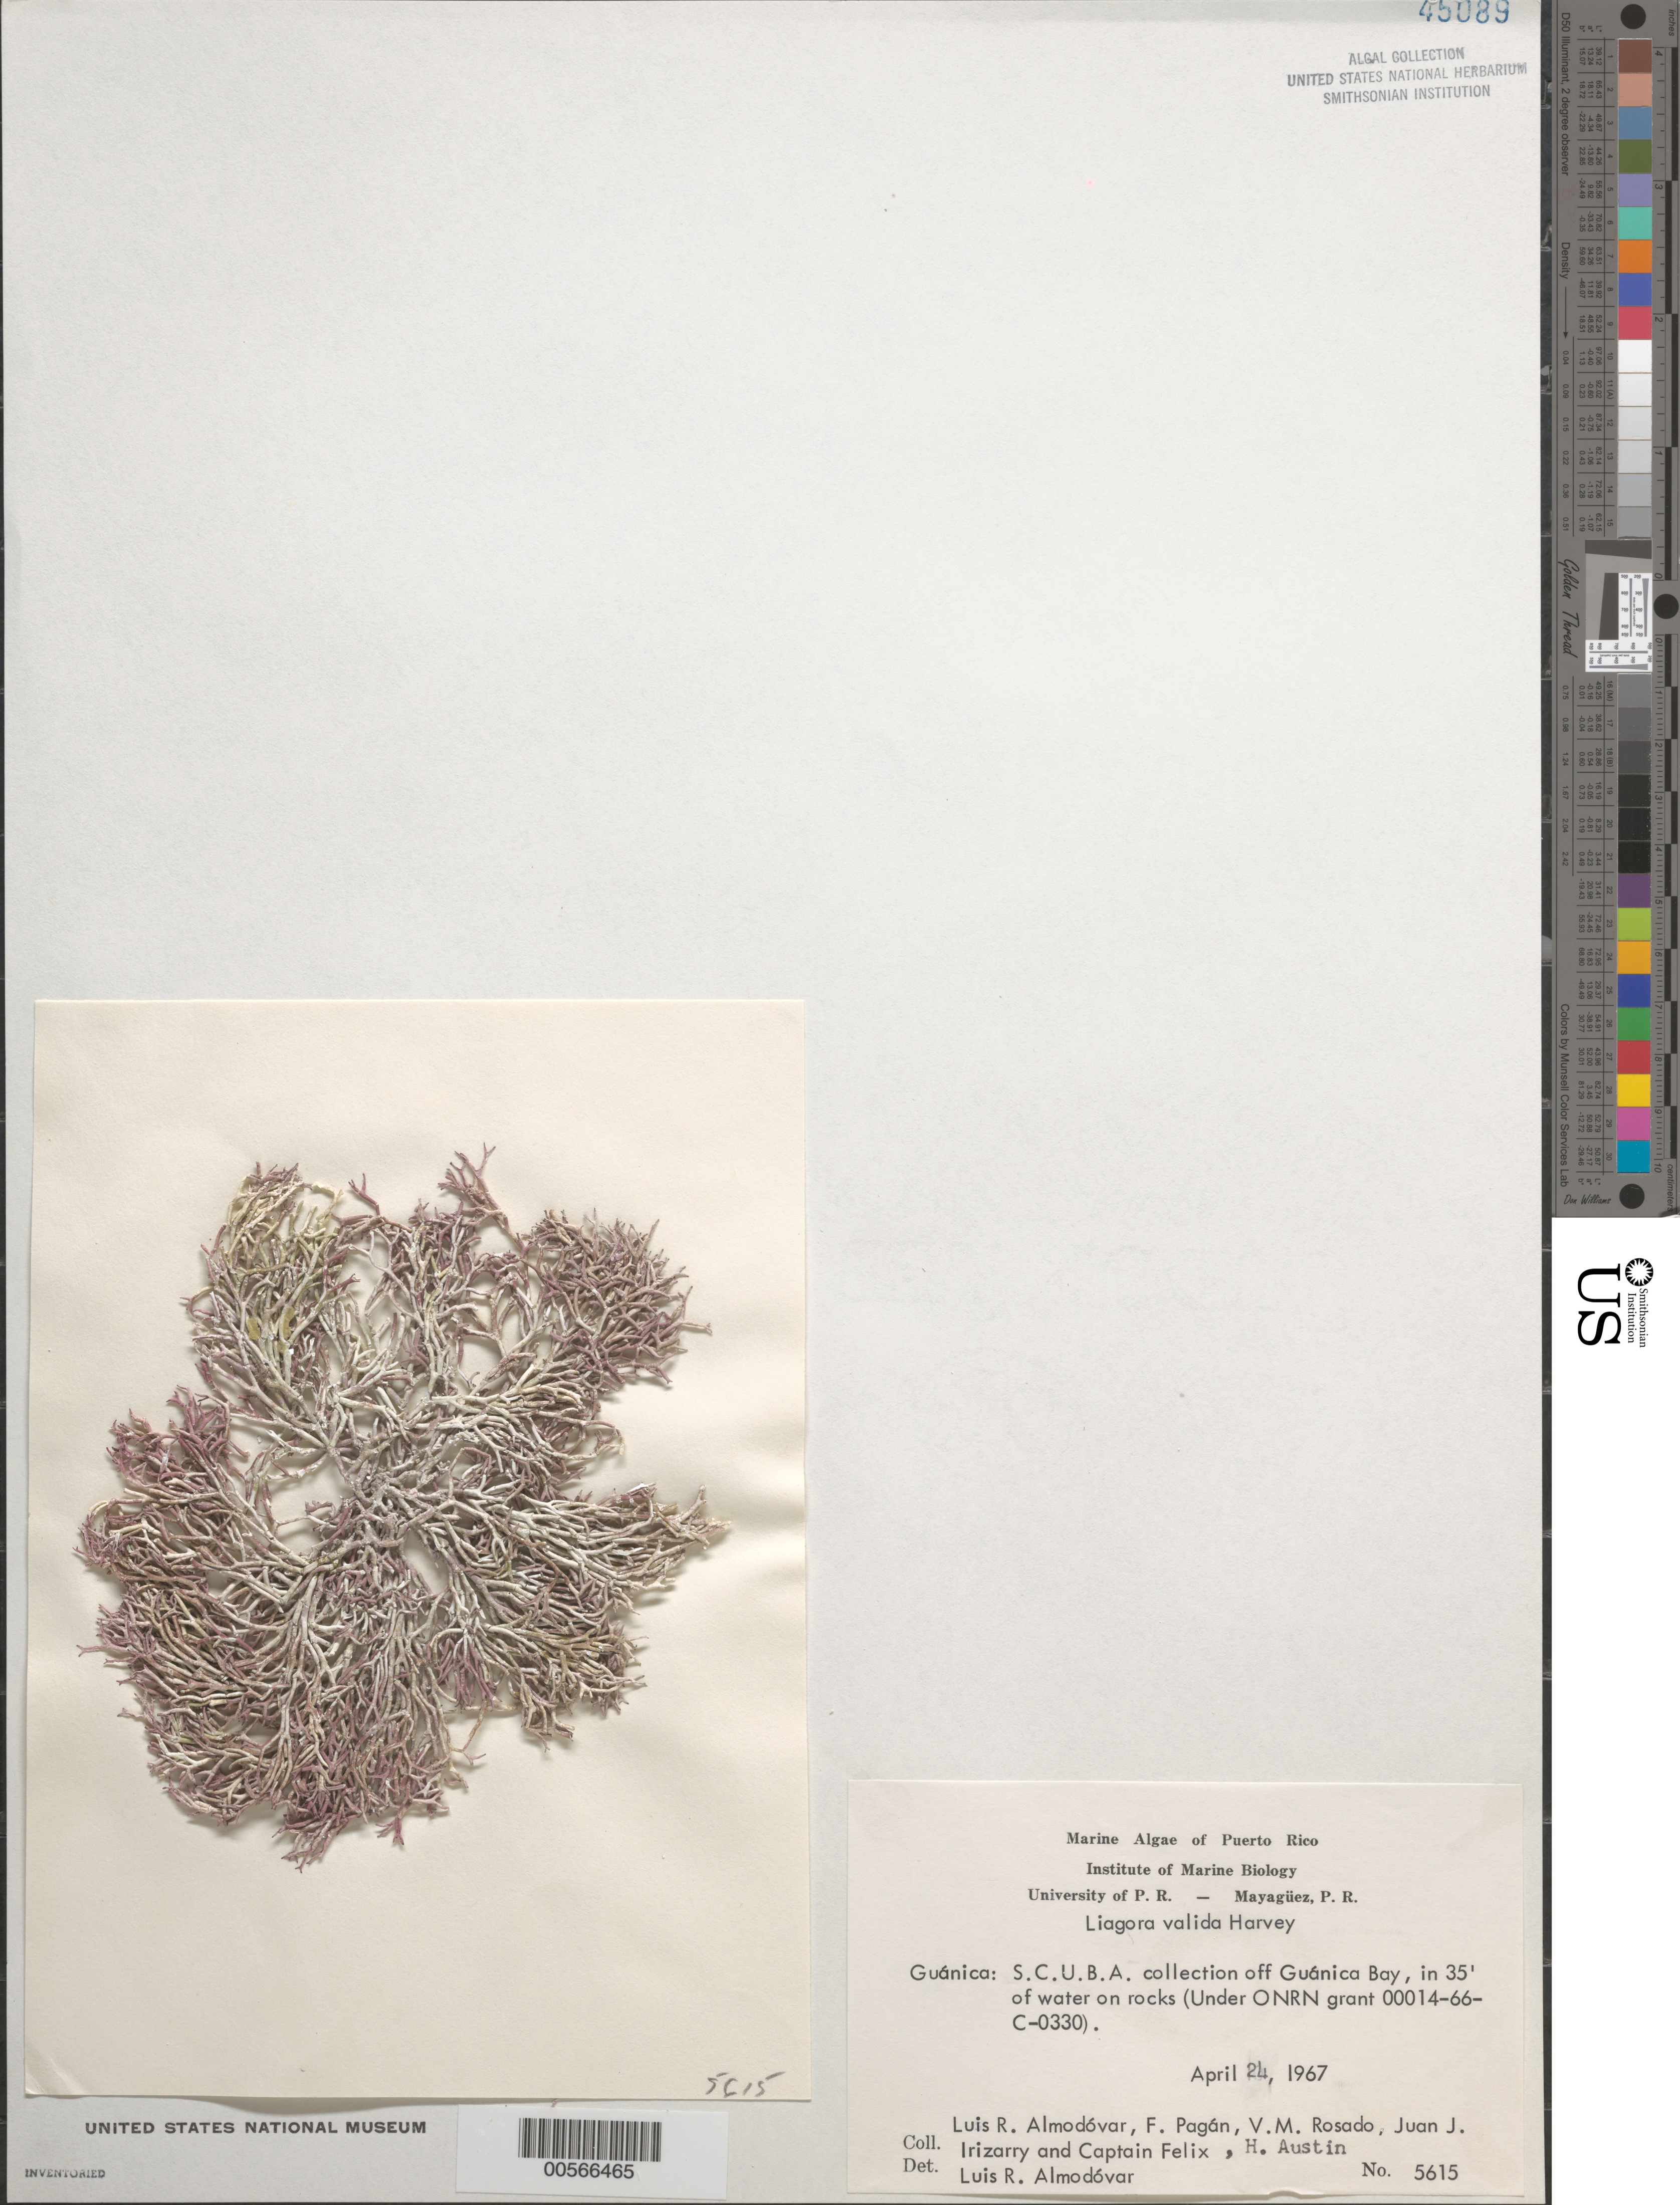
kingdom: Plantae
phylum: Rhodophyta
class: Florideophyceae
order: Nemaliales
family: Liagoraceae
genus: Titanophycus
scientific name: Titanophycus validus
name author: (Harv.) Huisman et al.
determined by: Algae name updating Project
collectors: L. Almodovar, F. Pagan, V. Rosado, J. Irizarry, C. Felix & H. Austin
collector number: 5615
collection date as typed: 24 Apr 1967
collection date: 1967-04-24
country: Puerto Rico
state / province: Guanica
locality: Off guanica bay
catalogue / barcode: US 45089